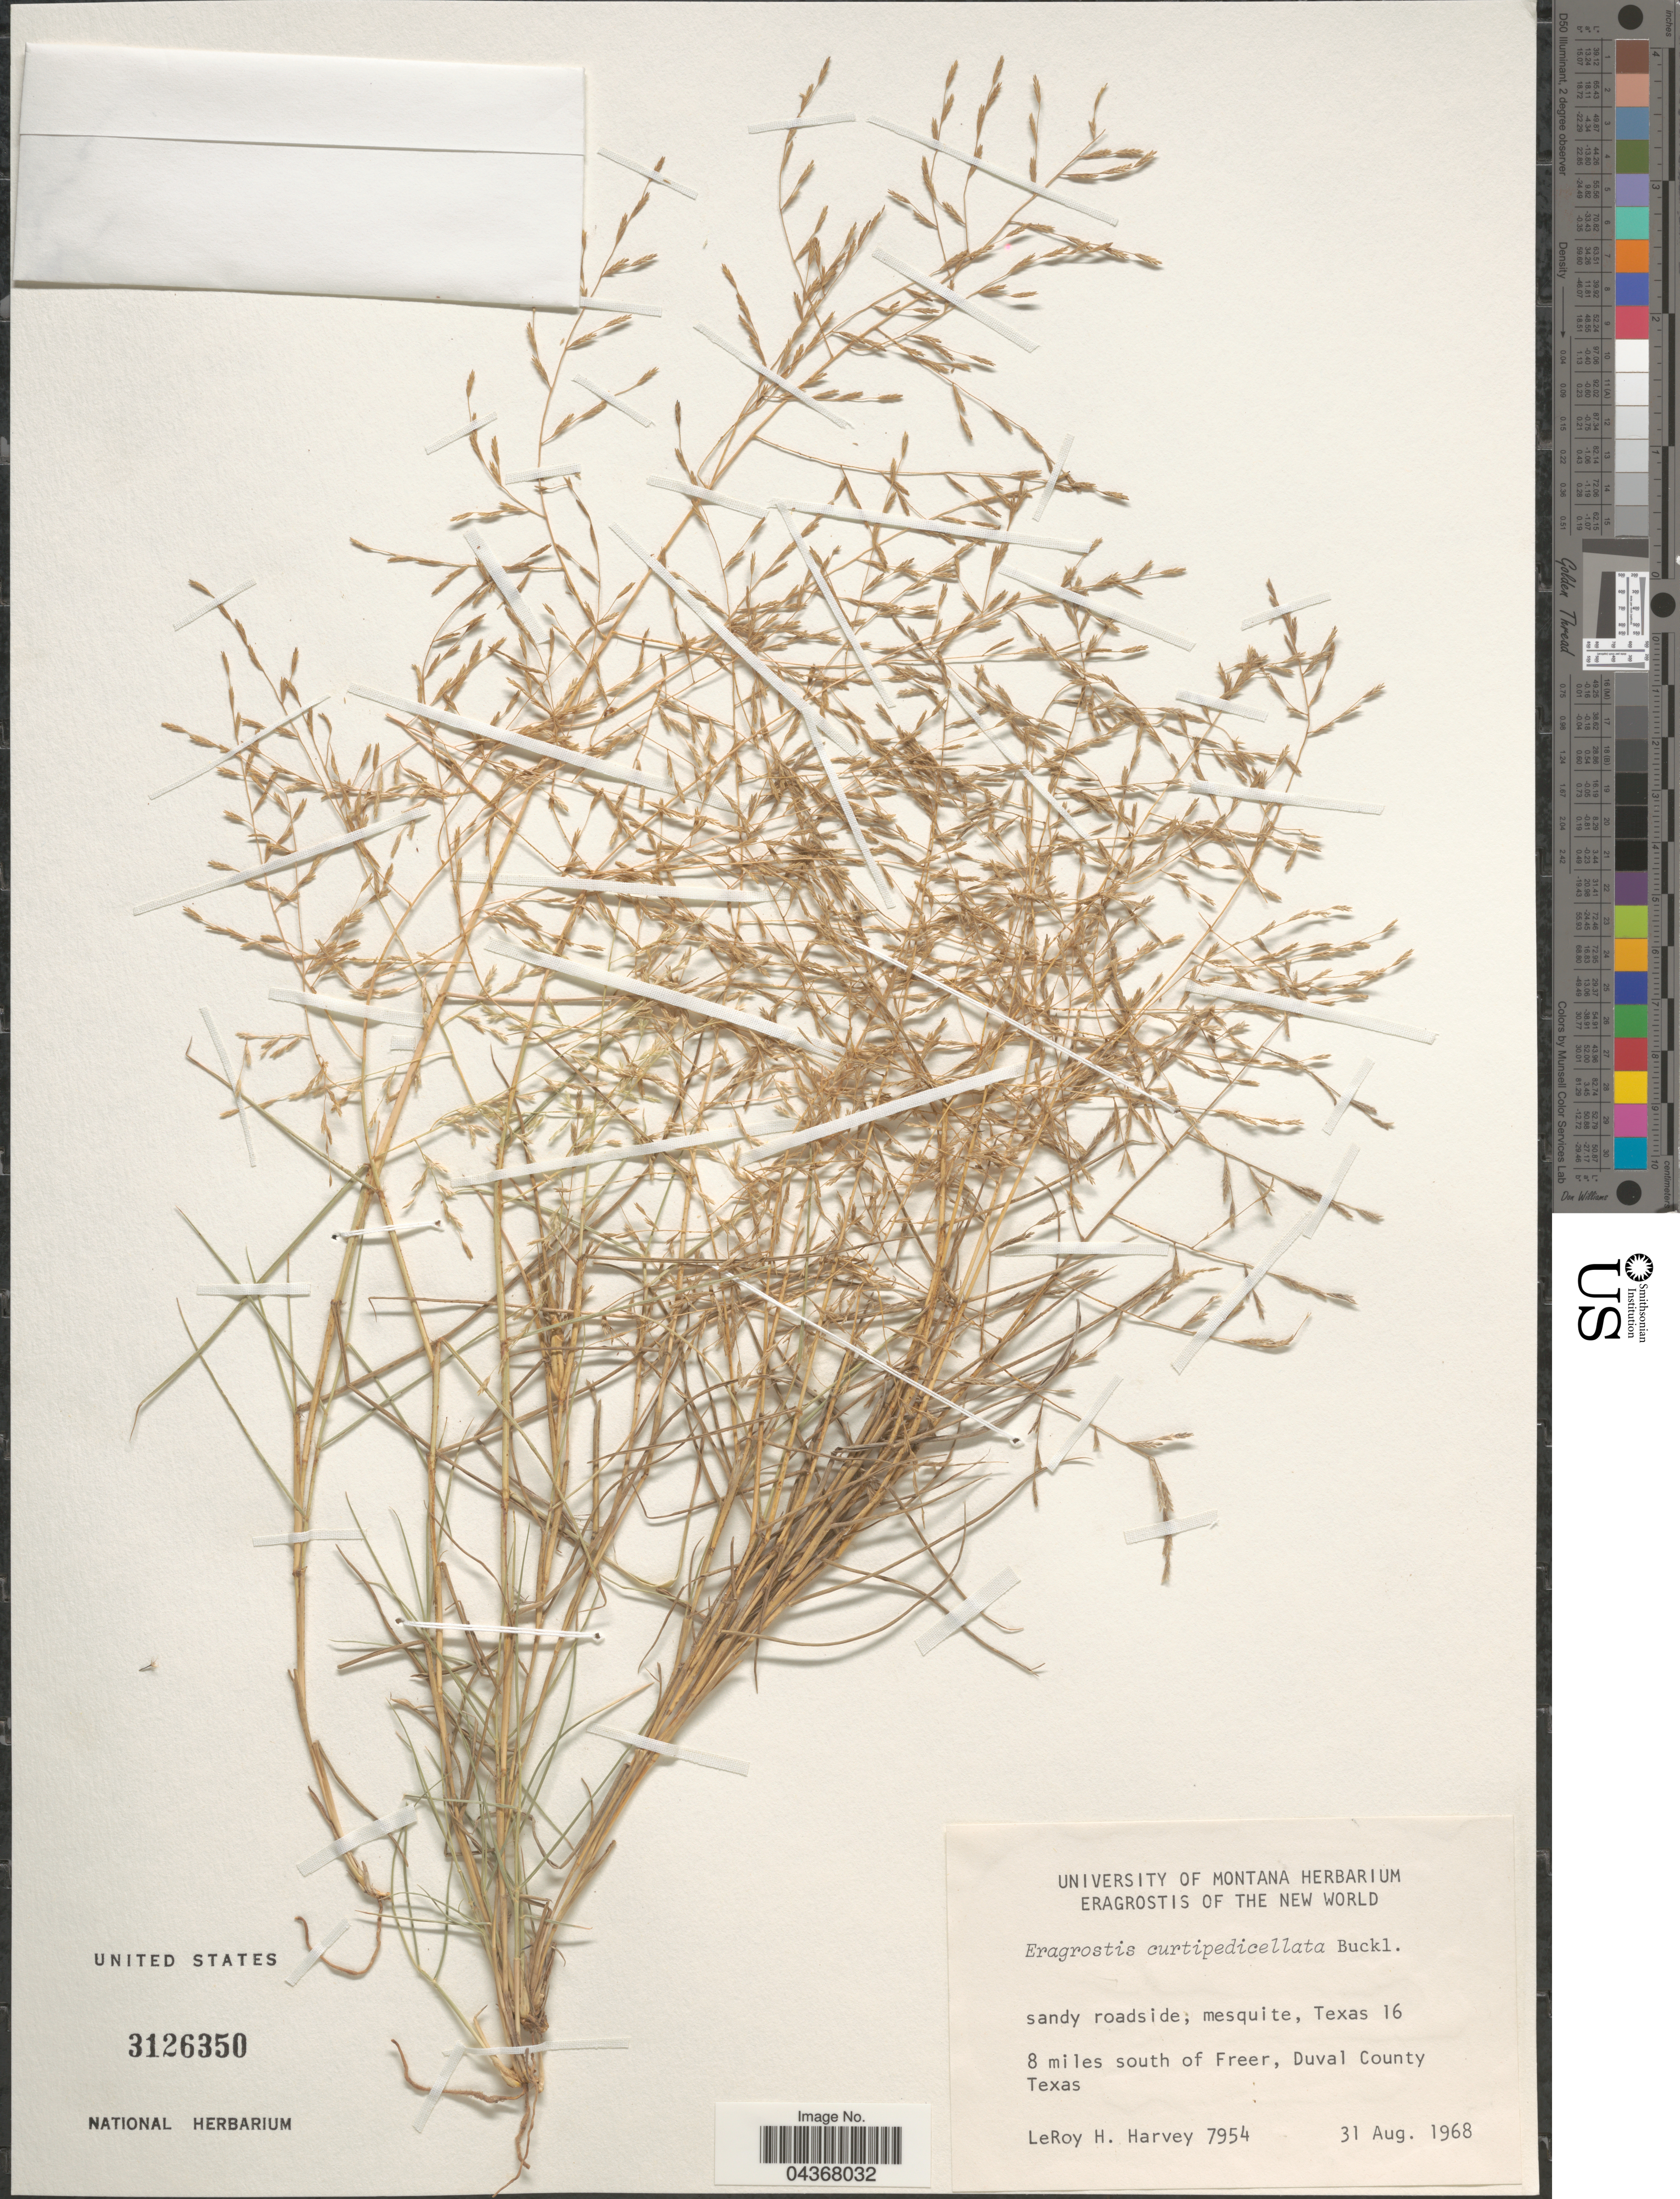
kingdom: Plantae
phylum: Tracheophyta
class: Liliopsida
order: Poales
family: Poaceae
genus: Eragrostis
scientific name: Eragrostis curtipedicellata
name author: Buckley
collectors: L. H. Harvey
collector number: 7954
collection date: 1968-08-31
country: United States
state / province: Texas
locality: Sandy roadside, mesquite, Texas 16. 8 miles south of Freer, Duval County.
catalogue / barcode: US 3126350